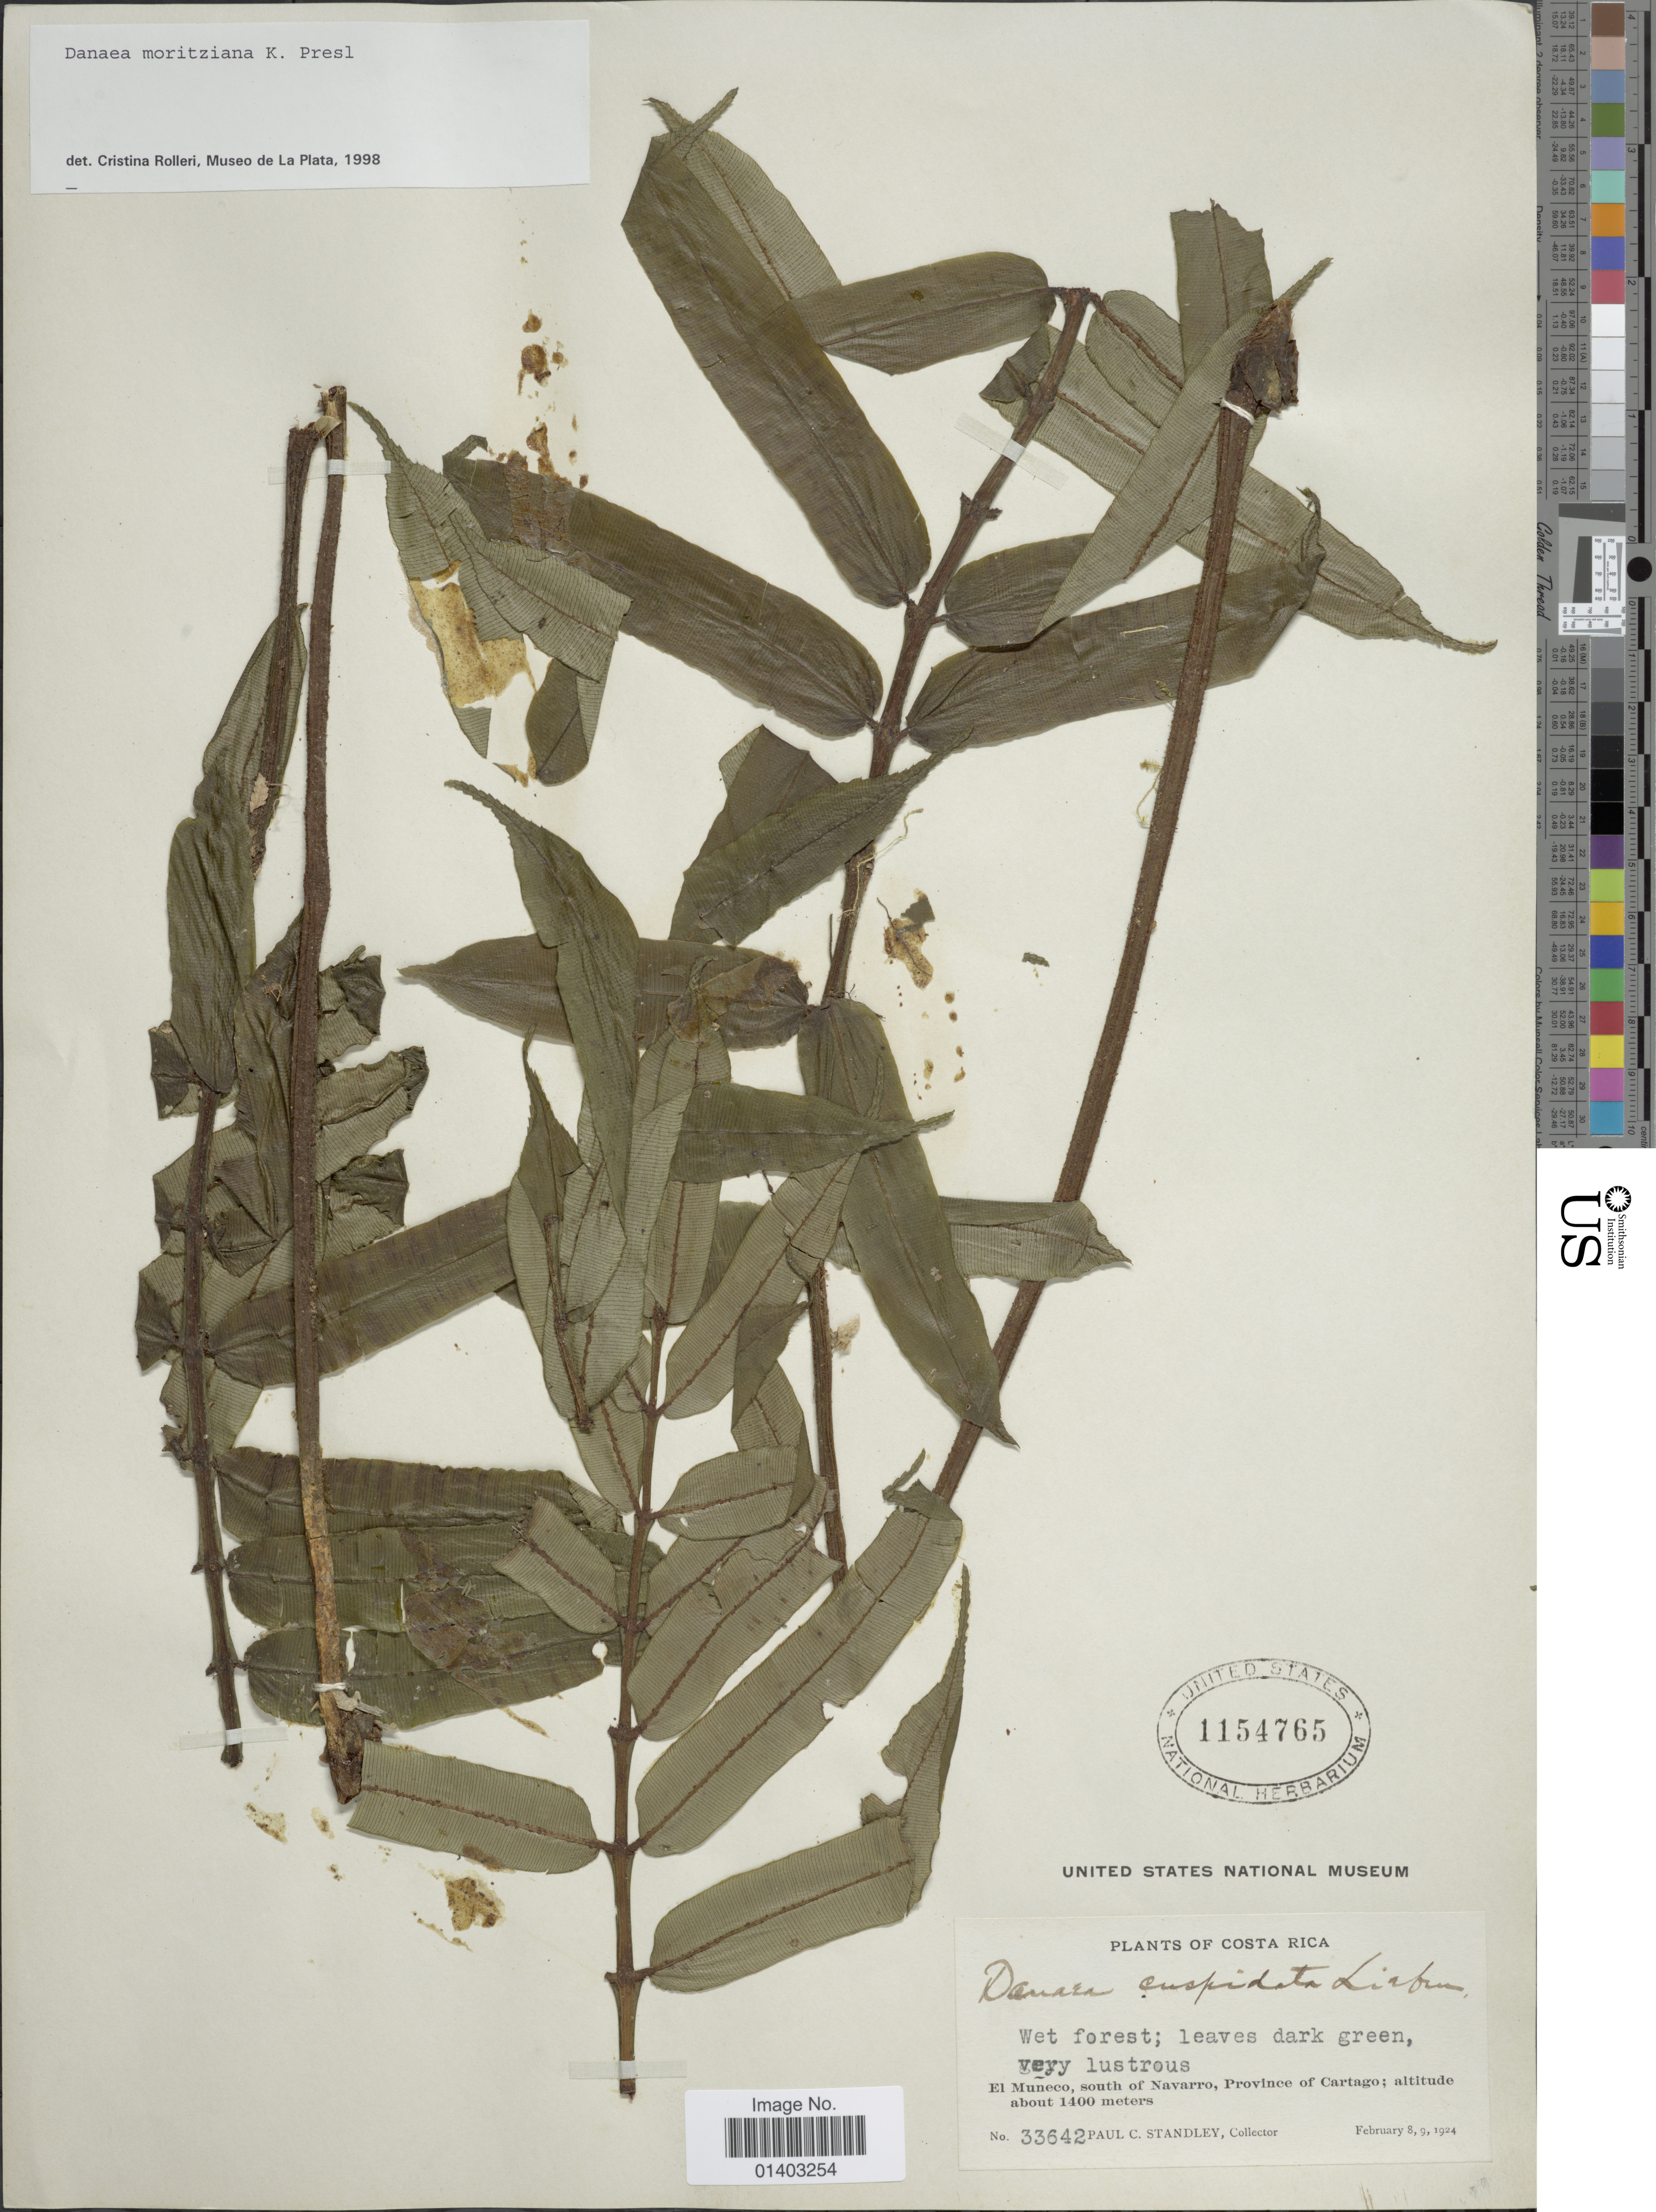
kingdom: Plantae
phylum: Tracheophyta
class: Polypodiopsida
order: Marattiales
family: Marattiaceae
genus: Danaea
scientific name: Danaea moritziana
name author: C. Presl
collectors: P. C. Standley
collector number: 33642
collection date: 1924-02-08/1924-02-09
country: Costa Rica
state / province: Cartago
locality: El Muñeco, south of Navarro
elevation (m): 1400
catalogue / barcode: US 1154765